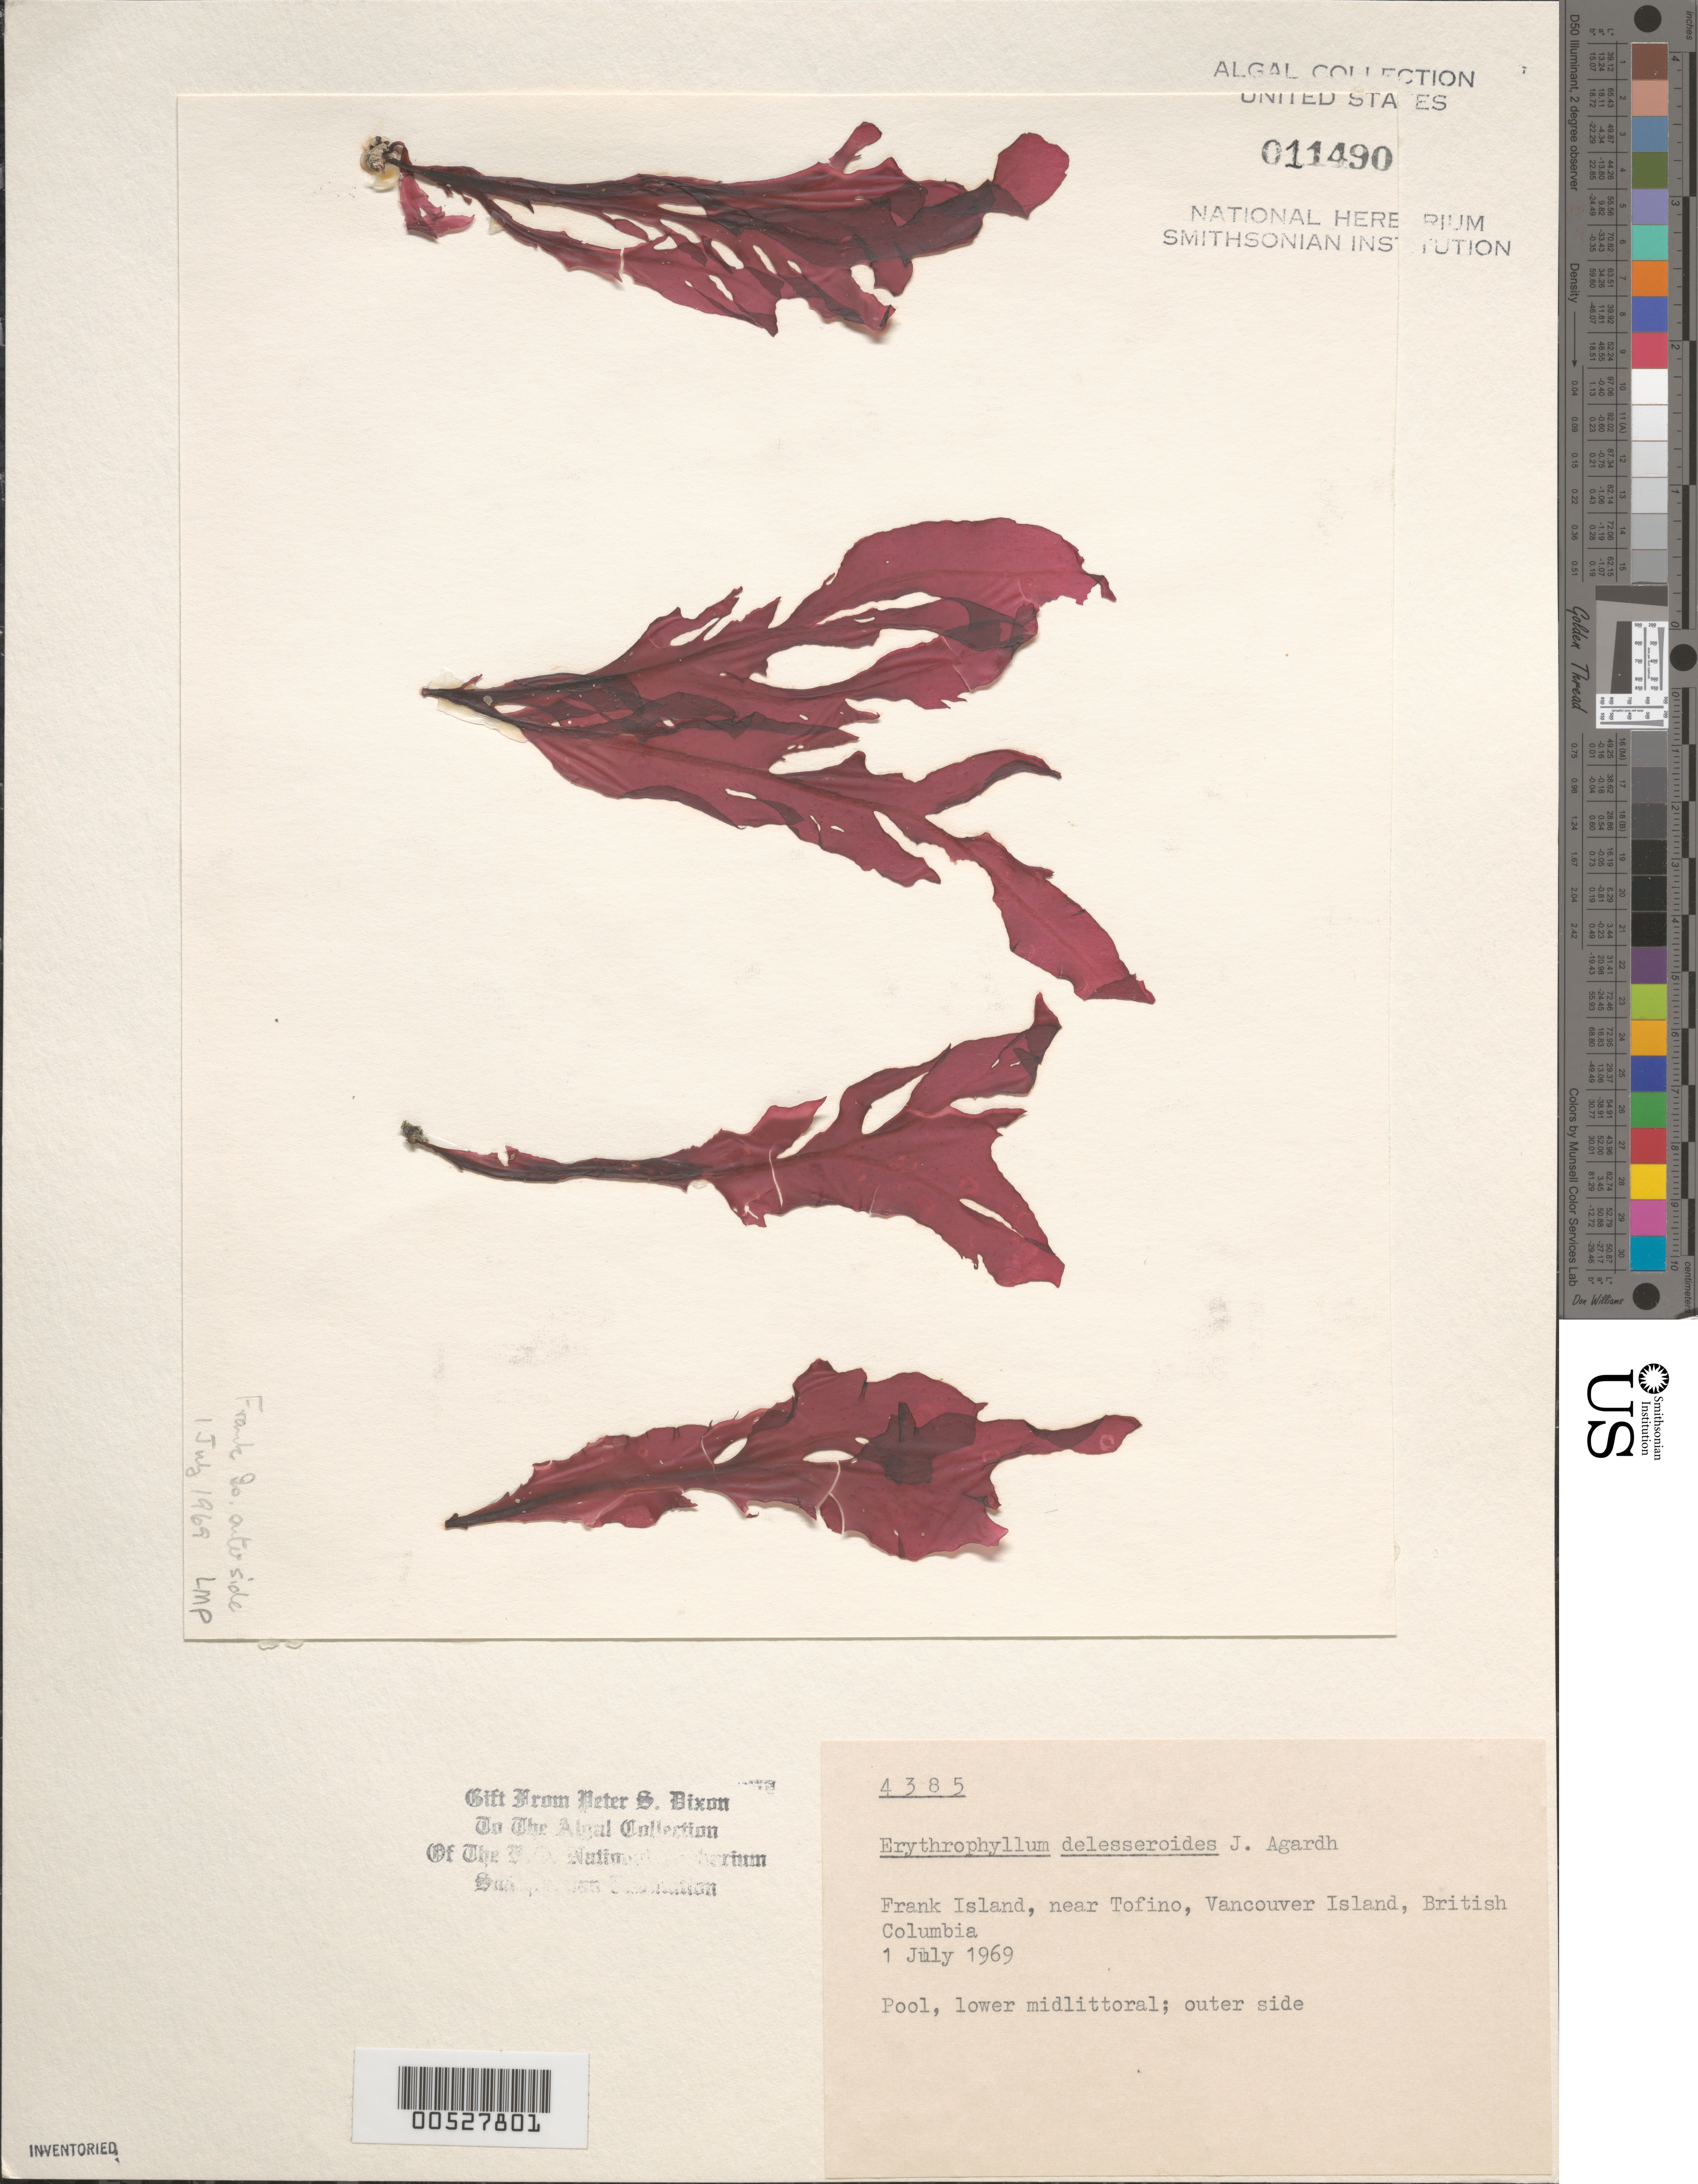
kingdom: Plantae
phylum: Rhodophyta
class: Florideophyceae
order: Gigartinales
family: Kallymeniaceae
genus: Erythrophyllum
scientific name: Erythrophyllum delesserioides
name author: J. Agardh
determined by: Dixon, P. S.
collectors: P. S. Dixon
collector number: PSD 4385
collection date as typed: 01 Jul 1969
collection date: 1969-07-01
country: Canada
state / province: British Columbia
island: Frank Island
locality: Near Tofino, Vancouver Island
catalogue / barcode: US 11490